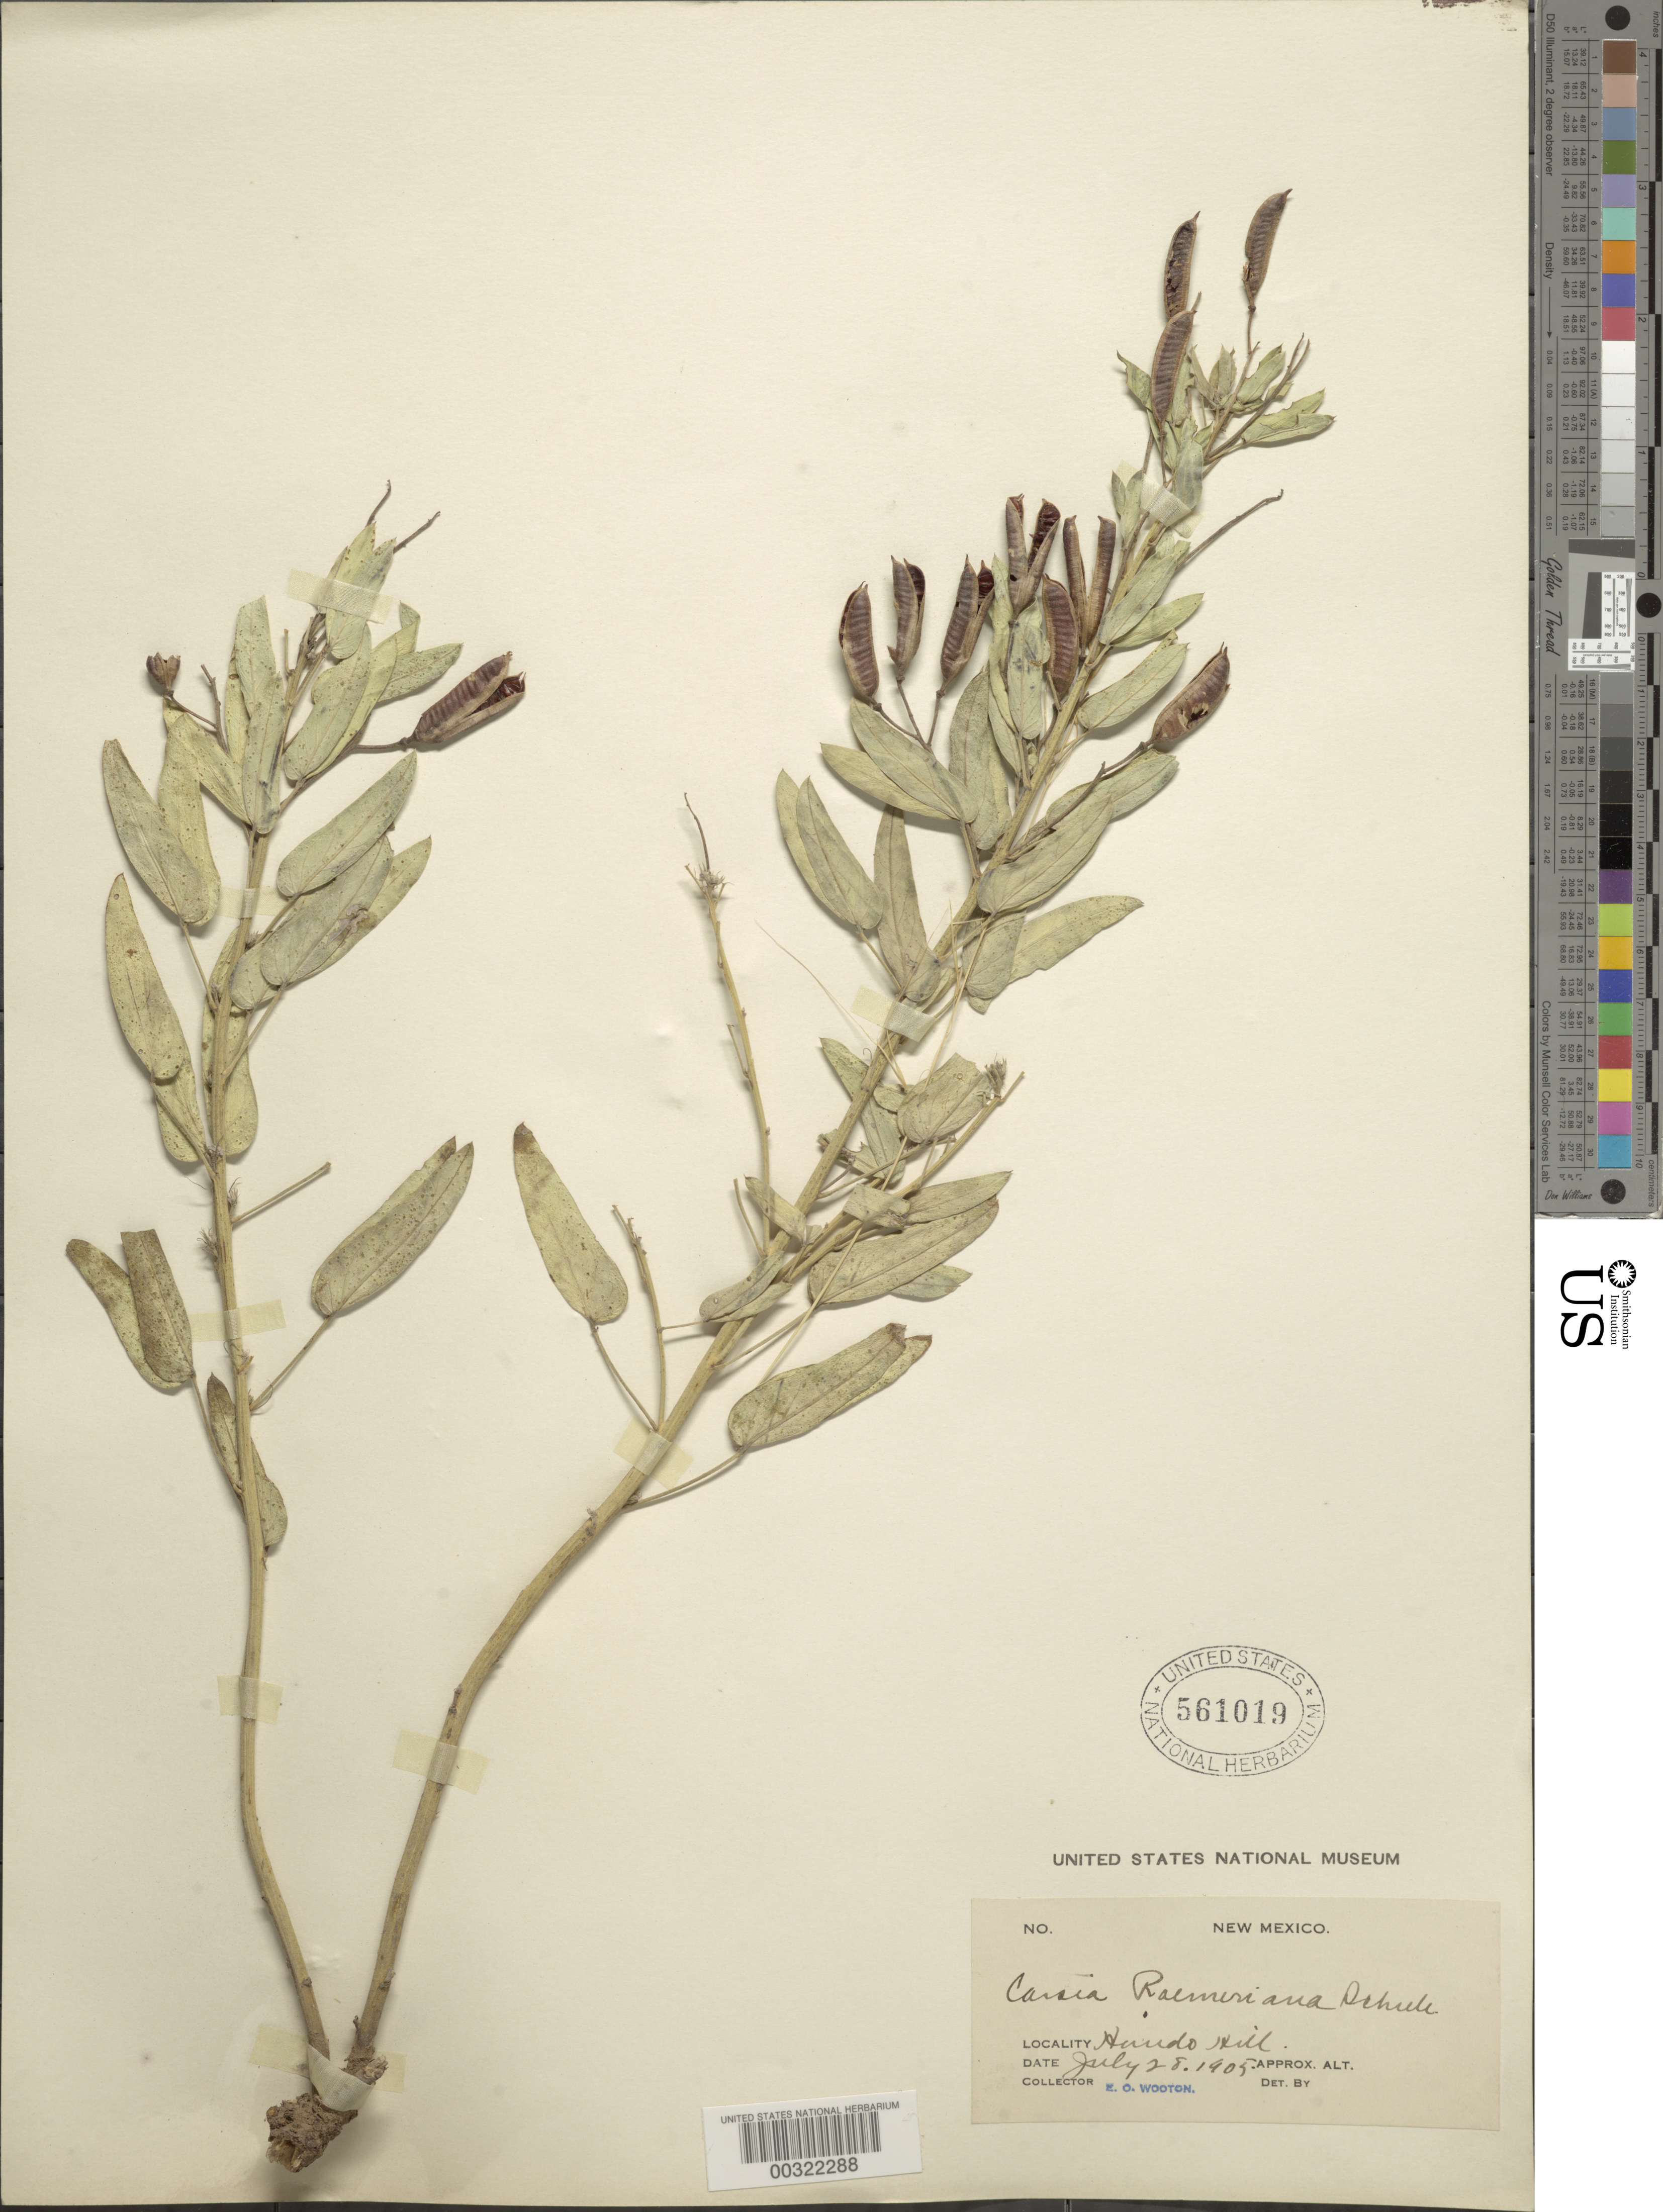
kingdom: Plantae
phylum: Tracheophyta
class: Magnoliopsida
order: Fabales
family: Fabaceae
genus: Senna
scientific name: Senna roemeriana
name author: (Scheele) H.S. Irwin & Barneby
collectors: E. O. Wooton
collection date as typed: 28 Jul 1905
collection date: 1905-07-28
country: United States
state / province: New Mexico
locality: Hands hill, white mountains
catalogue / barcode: US 561019